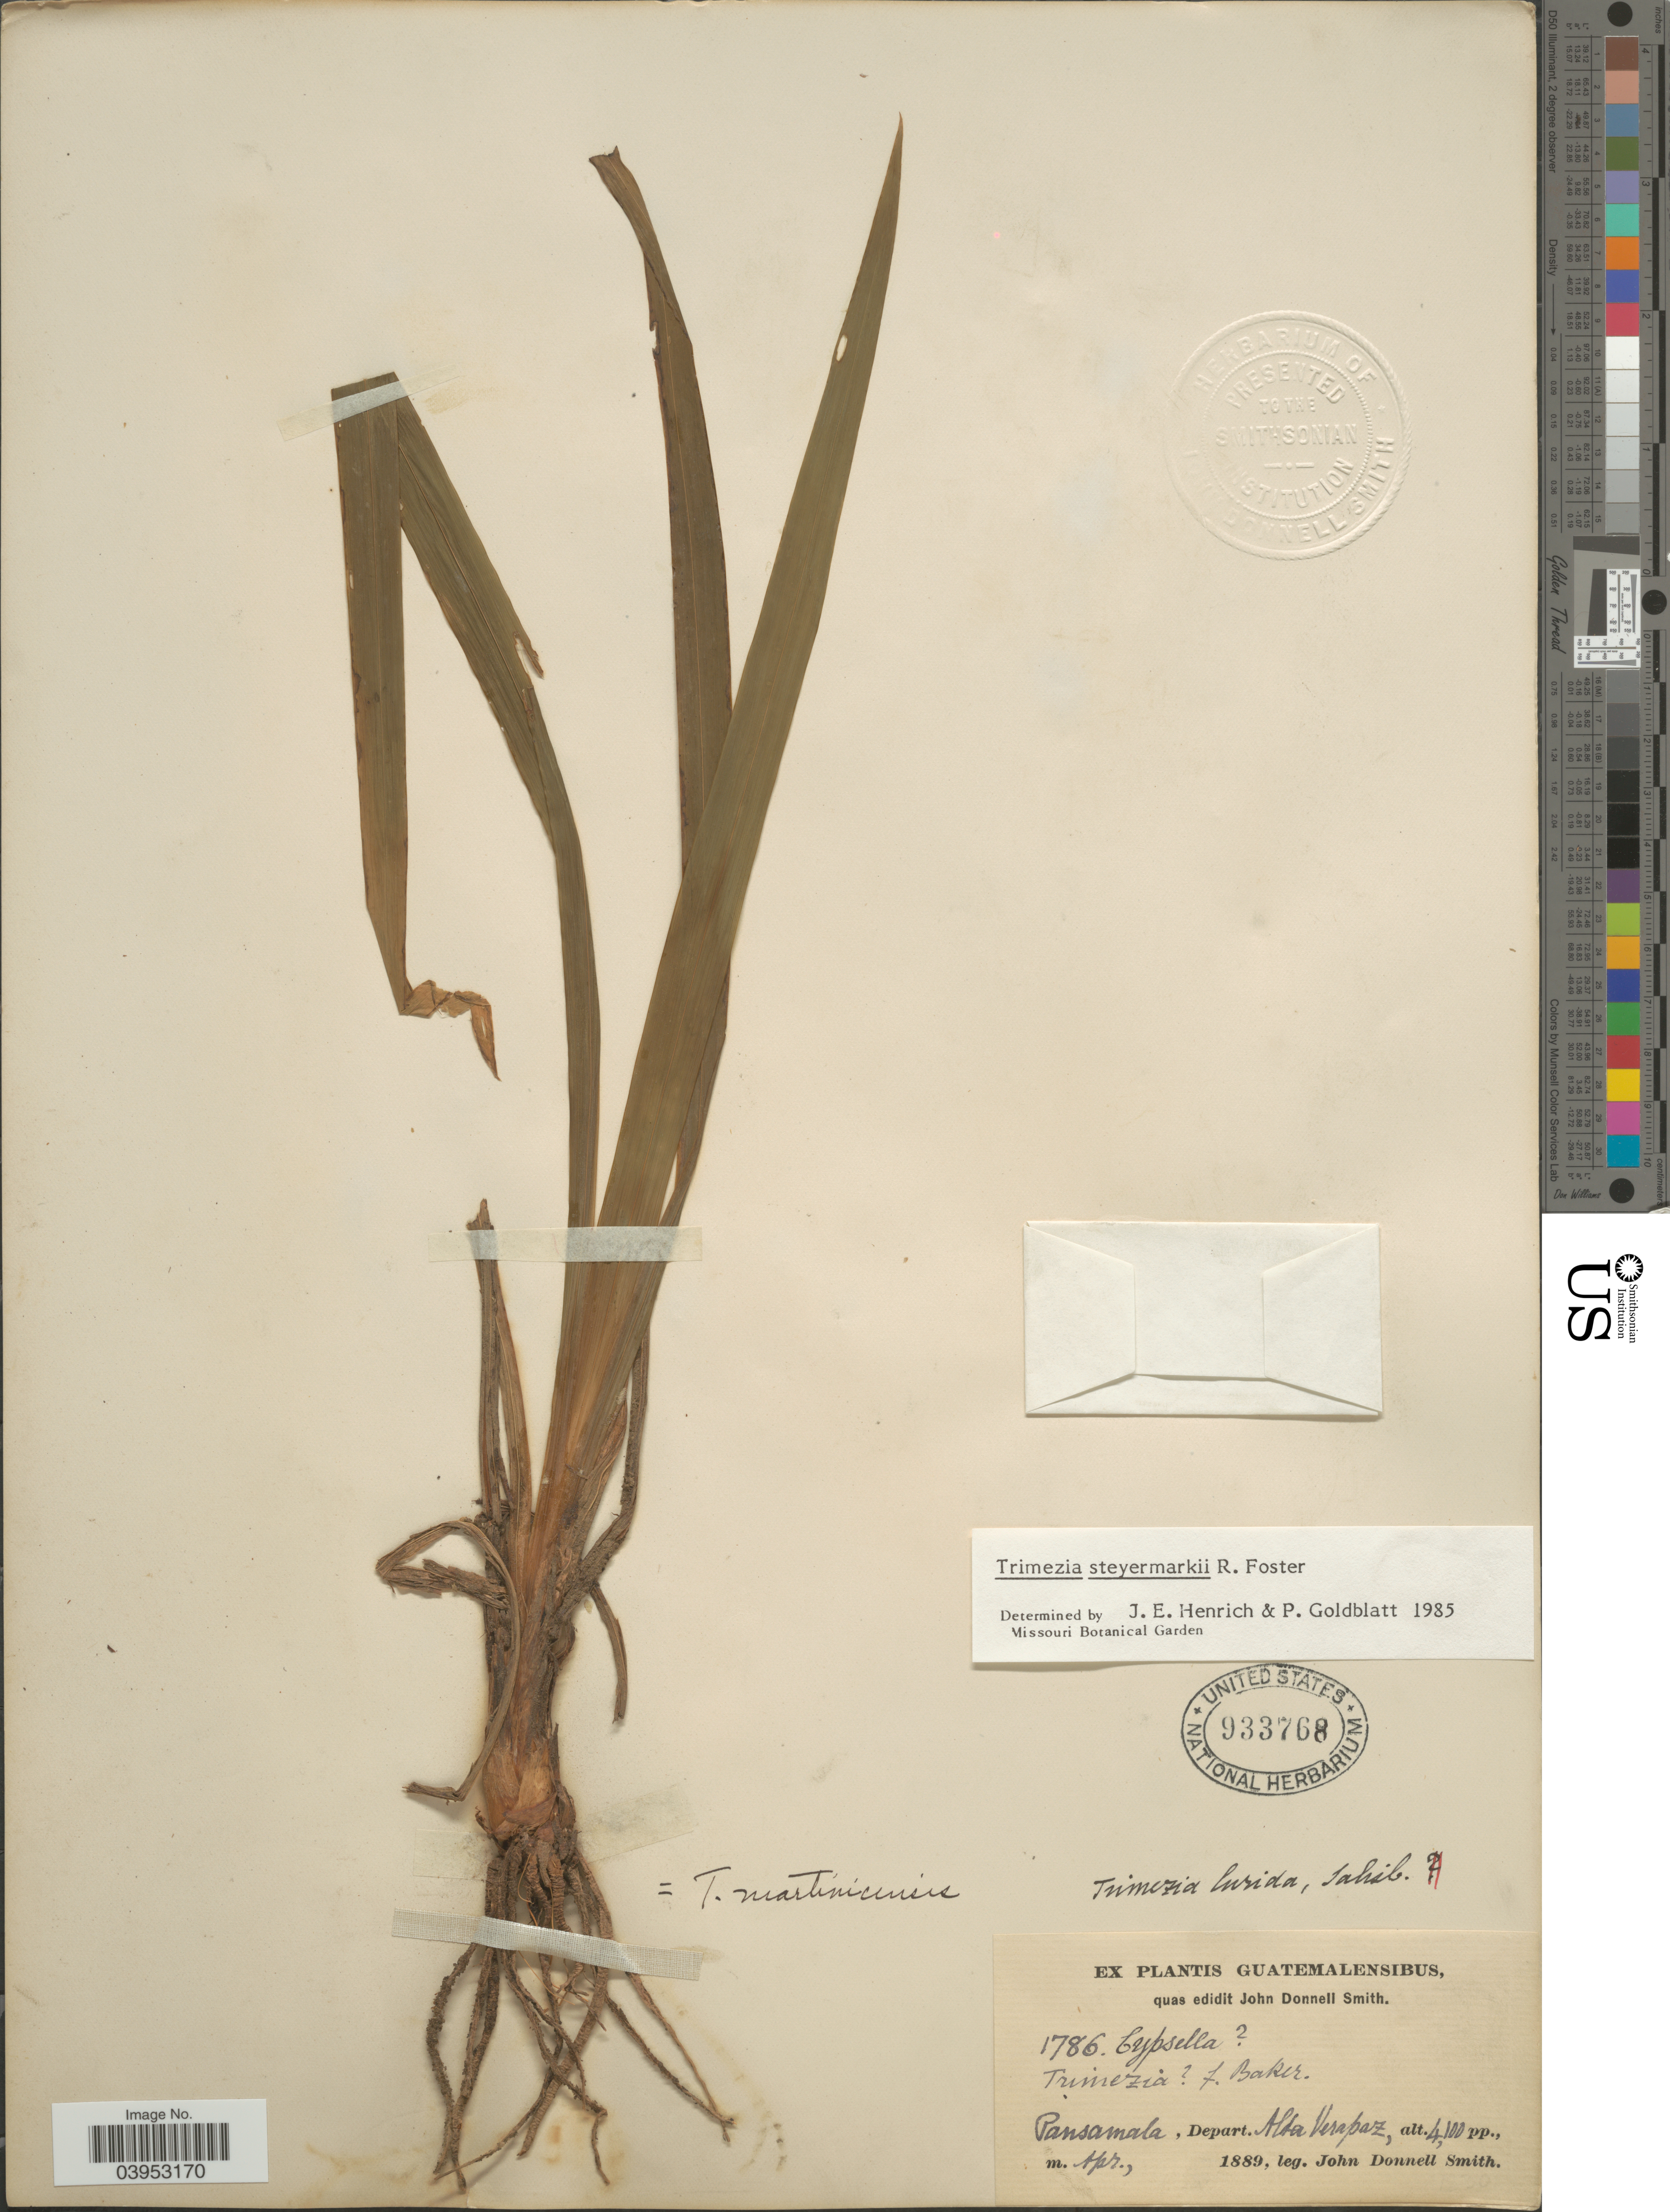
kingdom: Plantae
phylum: Tracheophyta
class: Liliopsida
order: Asparagales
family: Iridaceae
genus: Trimezia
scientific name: Trimezia steyermarkii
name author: R.C. Foster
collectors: J. Donnell Smith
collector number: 1786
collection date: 1889-04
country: Guatemala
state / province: Alta Verapaz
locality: Pansamala, Depart. Alta Verapaz.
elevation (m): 1250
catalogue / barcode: US 933768